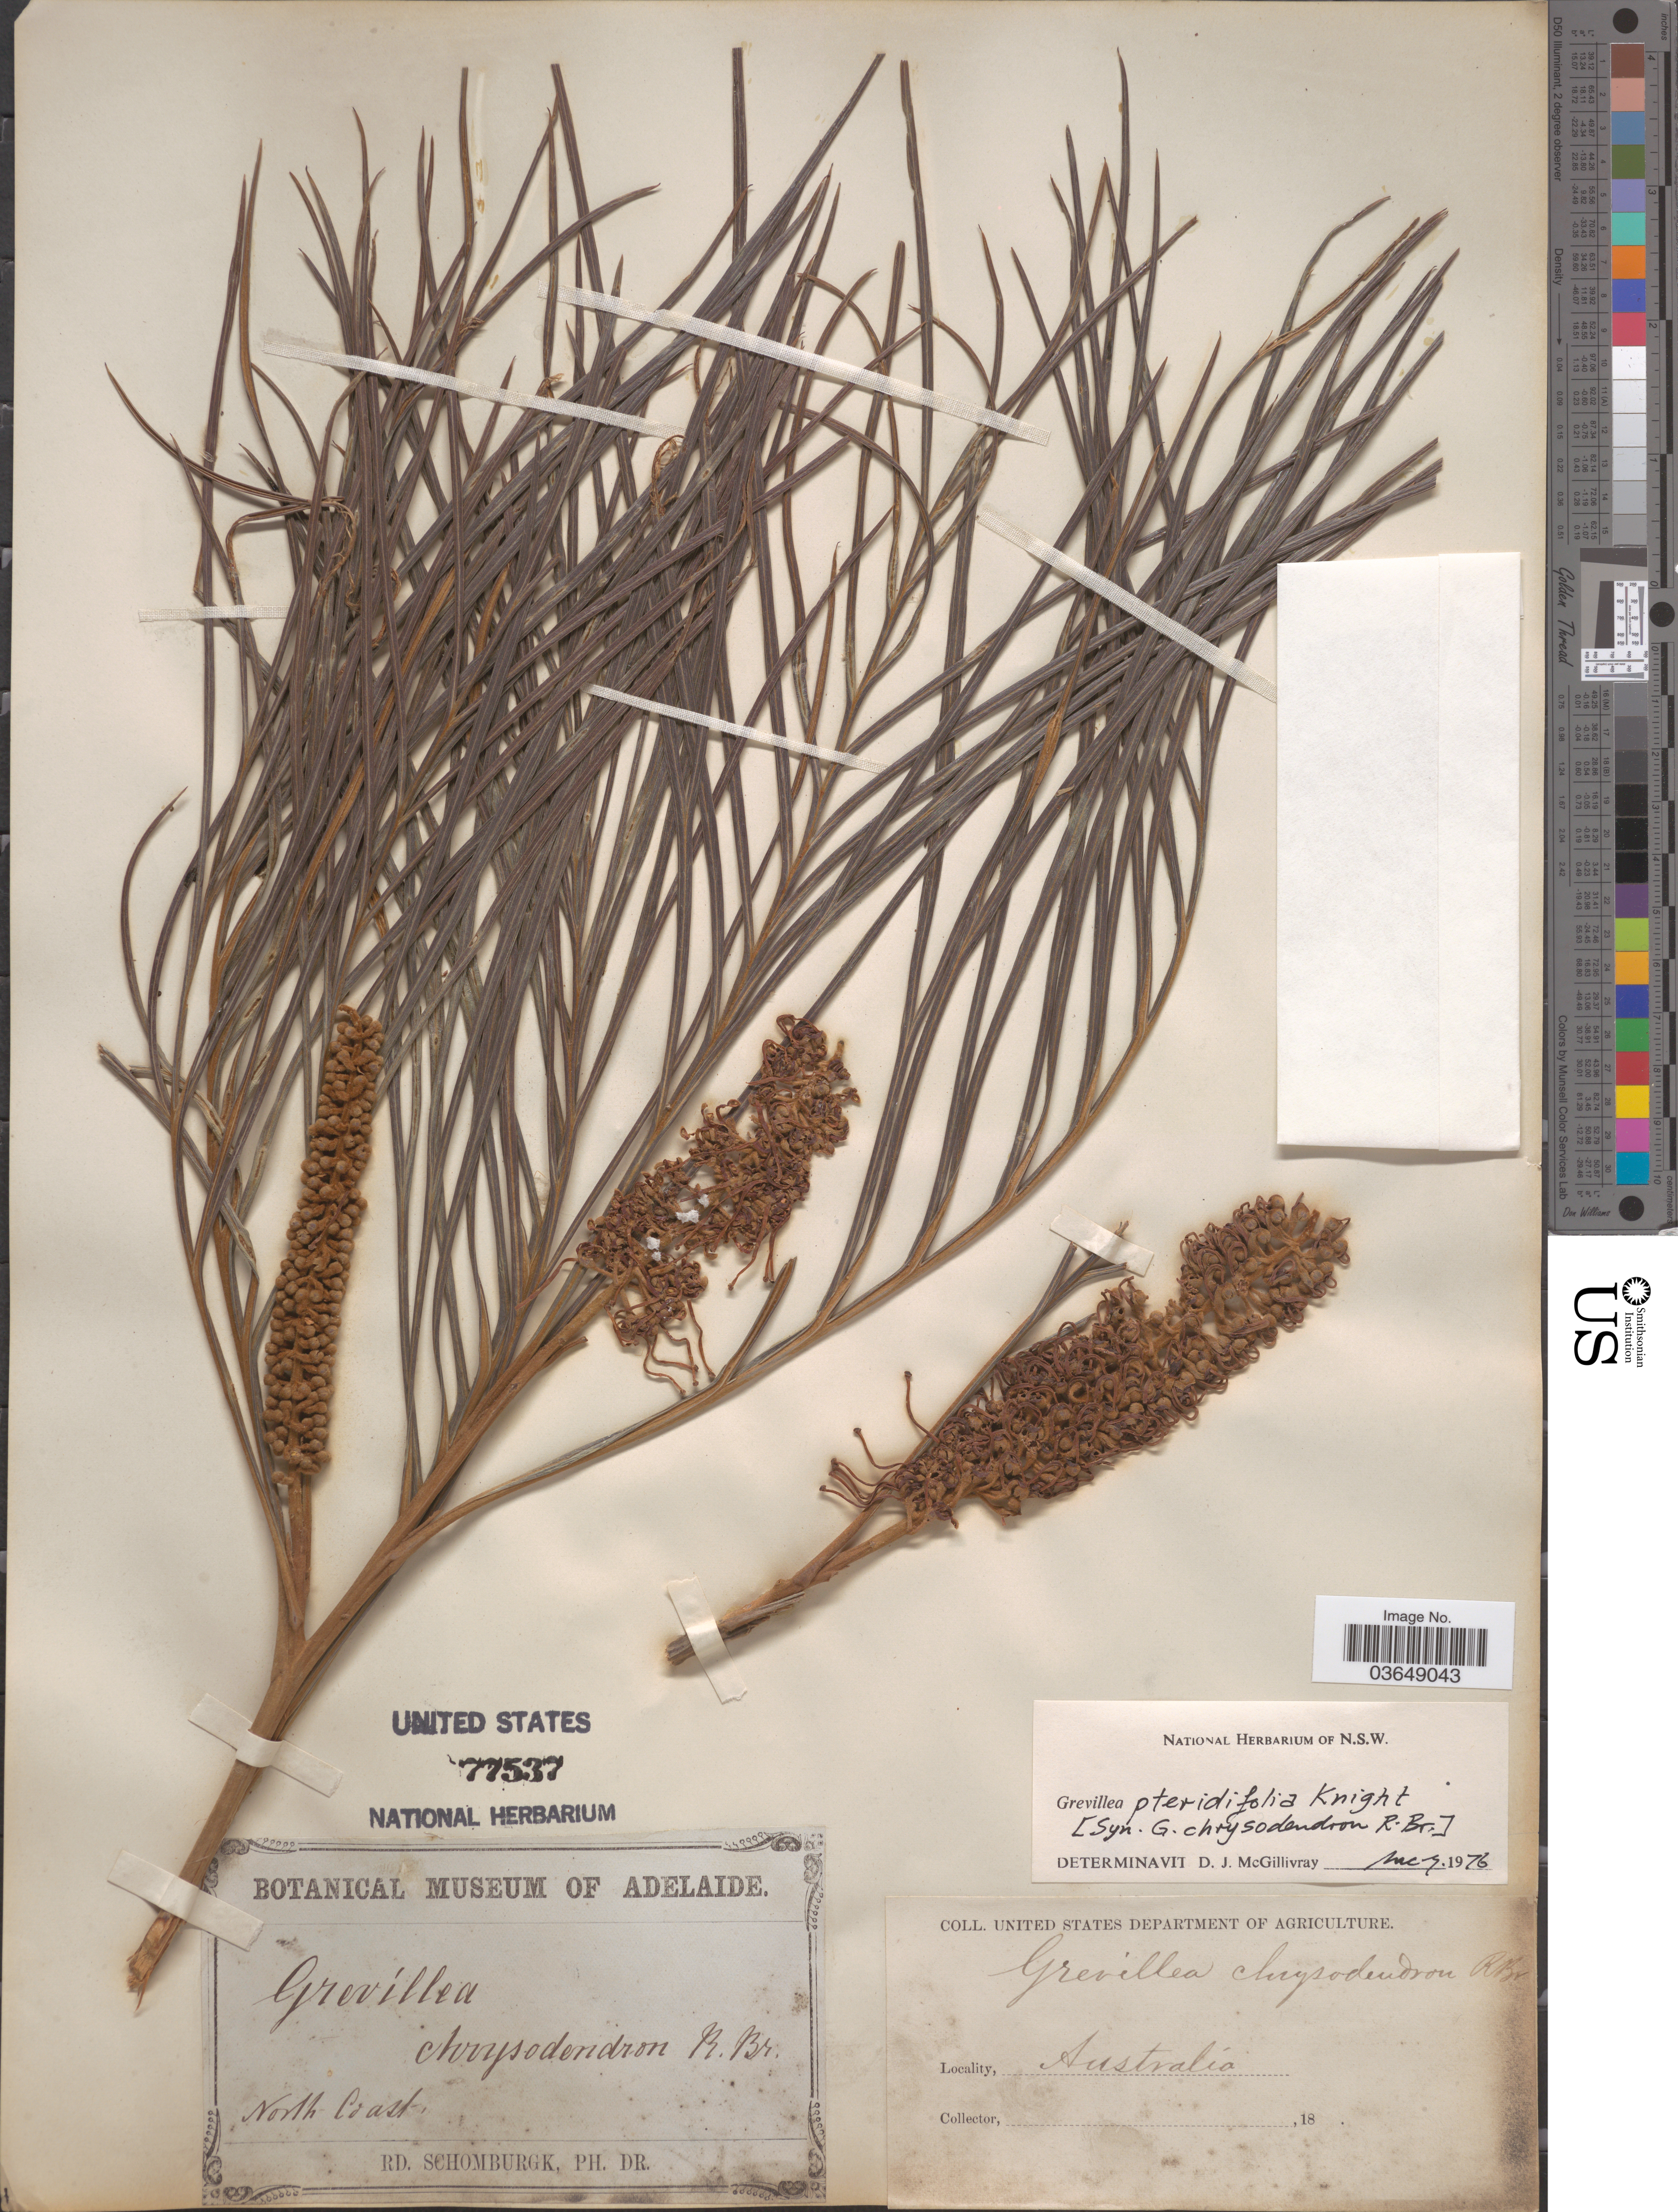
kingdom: Plantae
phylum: Tracheophyta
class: Magnoliopsida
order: Proteales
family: Proteaceae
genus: Grevillea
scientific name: Grevillea pteridifolia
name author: Knight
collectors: M. R. Schomburgk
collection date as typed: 18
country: Australia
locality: North Coast.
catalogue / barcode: US 77537